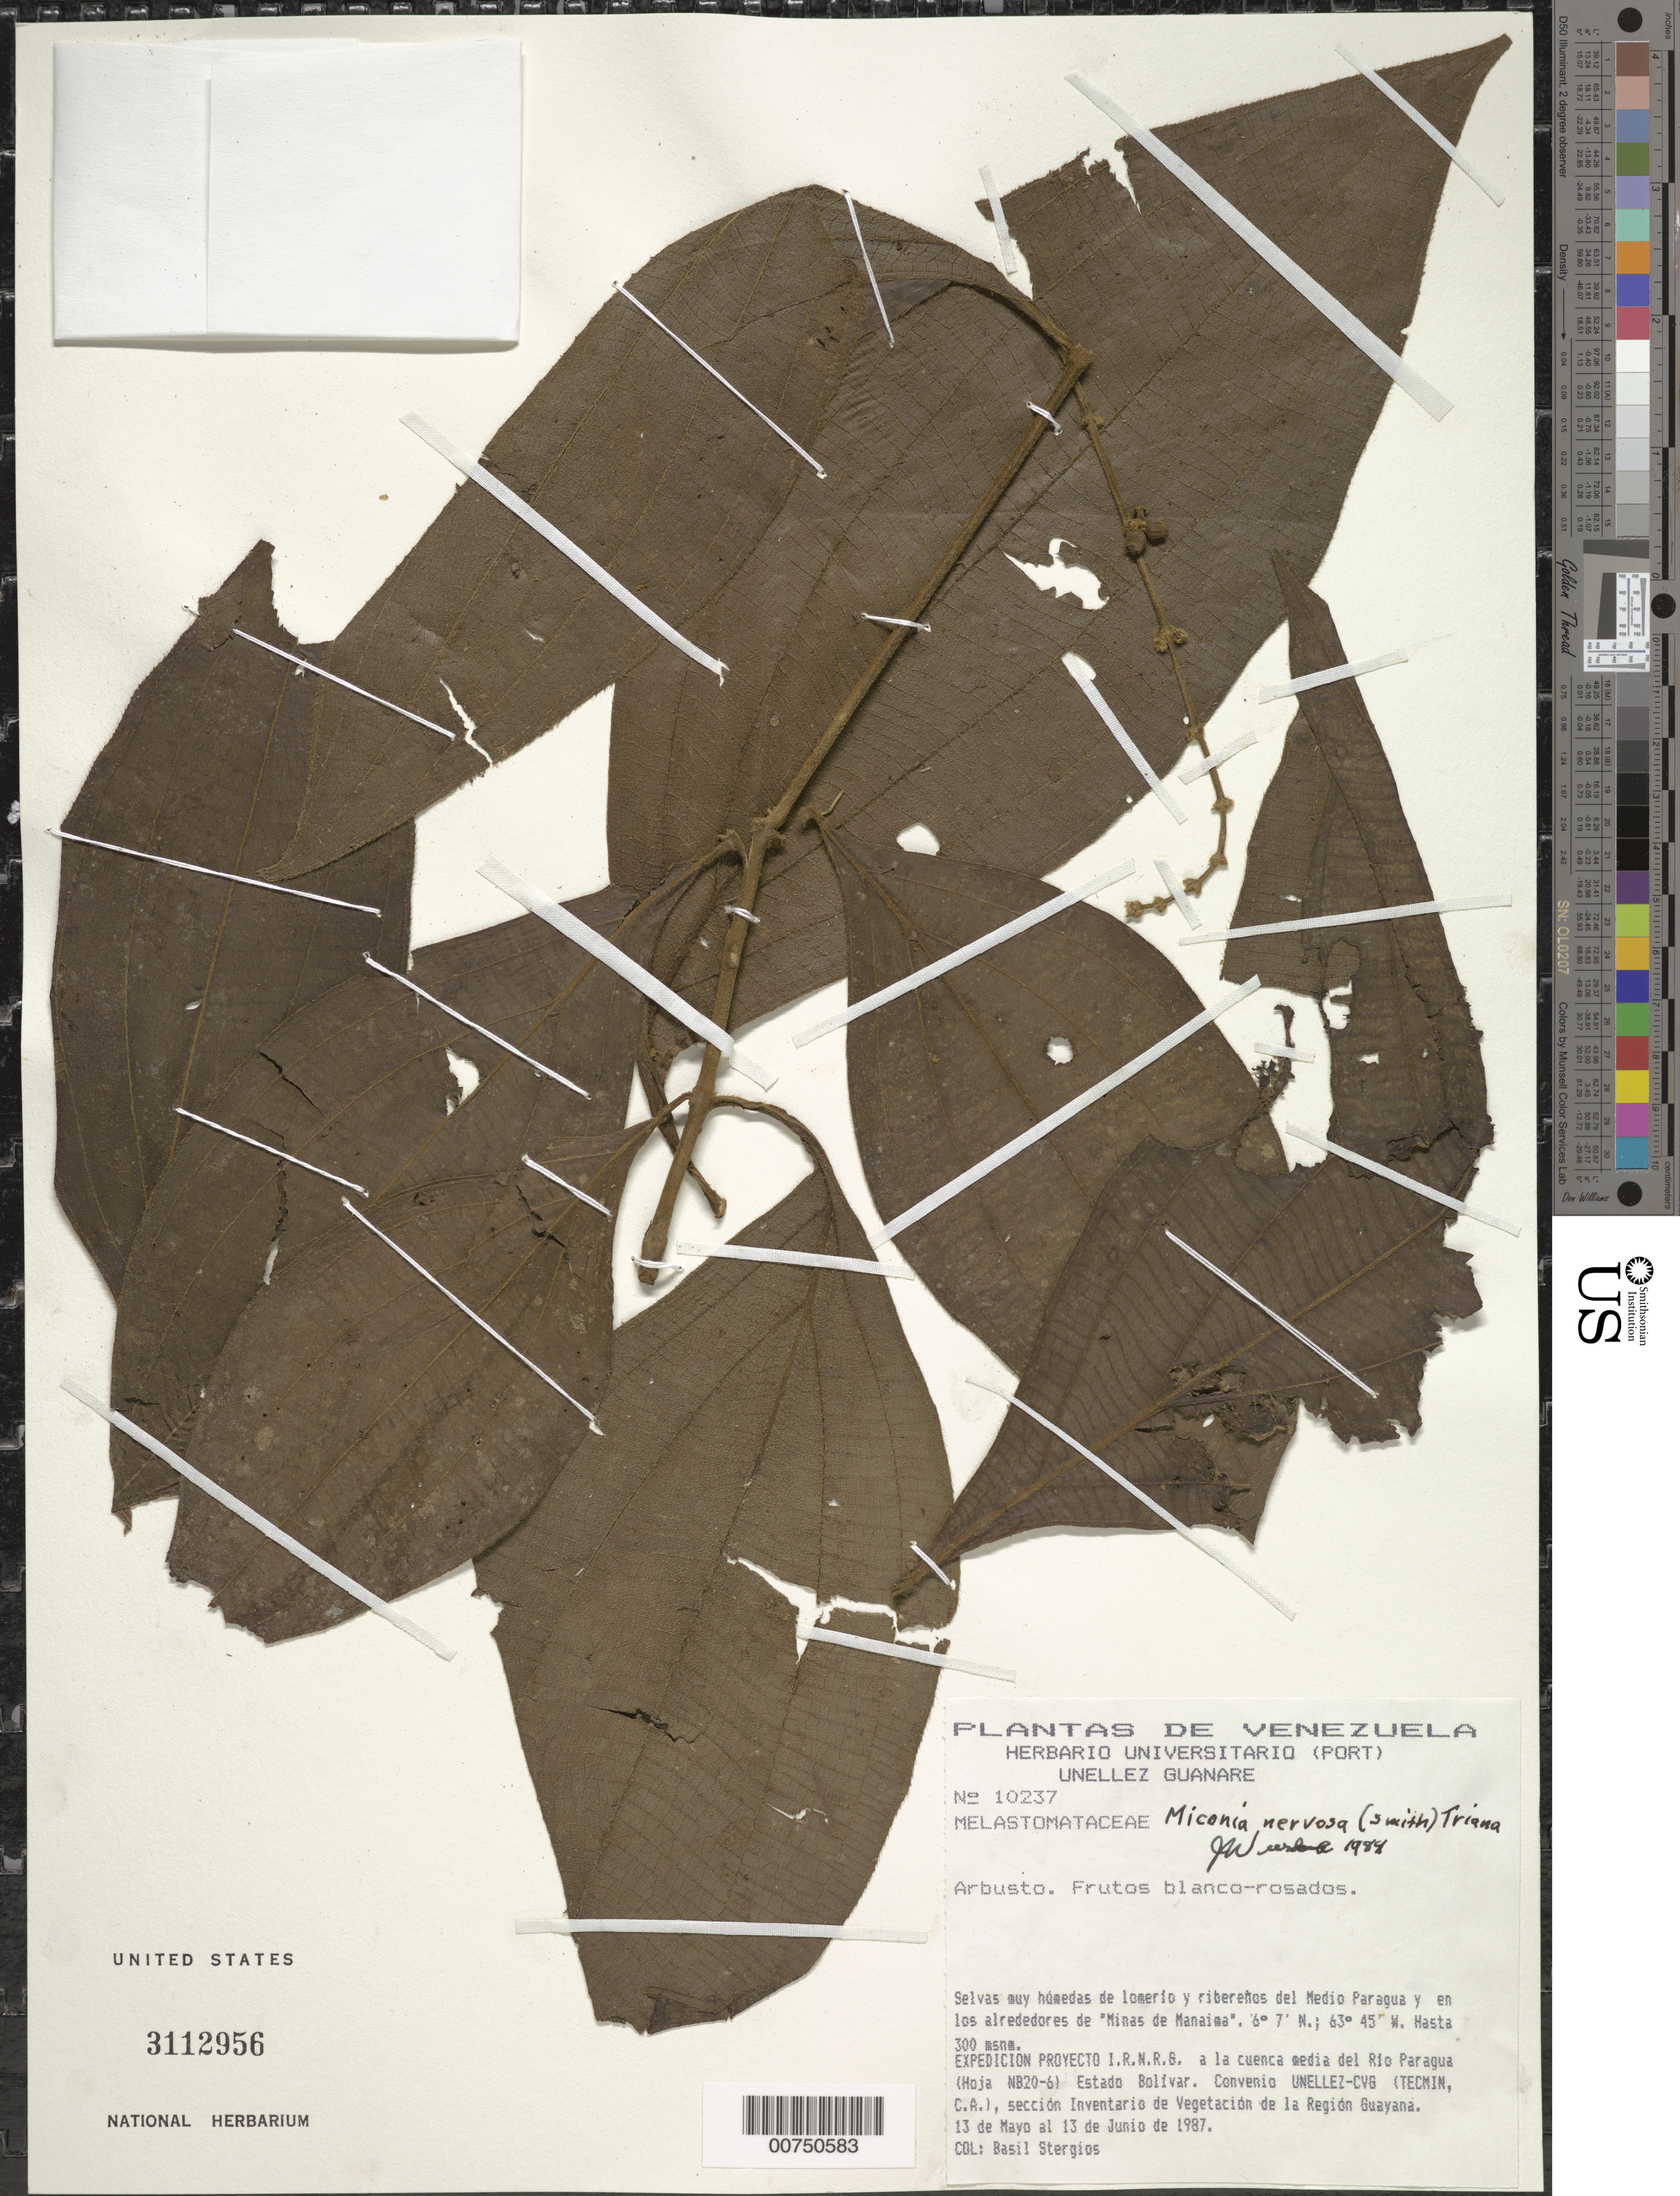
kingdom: Plantae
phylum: Tracheophyta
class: Magnoliopsida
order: Myrtales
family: Melastomataceae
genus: Miconia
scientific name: Miconia nervosa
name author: (Sm.) Triana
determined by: Wurdack, John J., (US), US (UNITED STATES)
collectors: B. G. Stergios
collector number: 10237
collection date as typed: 13-May-87 to 13-Jun-87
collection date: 1987-05-13/1987-06-13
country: Venezuela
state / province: Bolívar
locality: Río Paragua, Medio Paragua y Minas de Manaima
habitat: Selvas muy húmedas de lomerio y riberenos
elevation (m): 300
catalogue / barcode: US 3112956